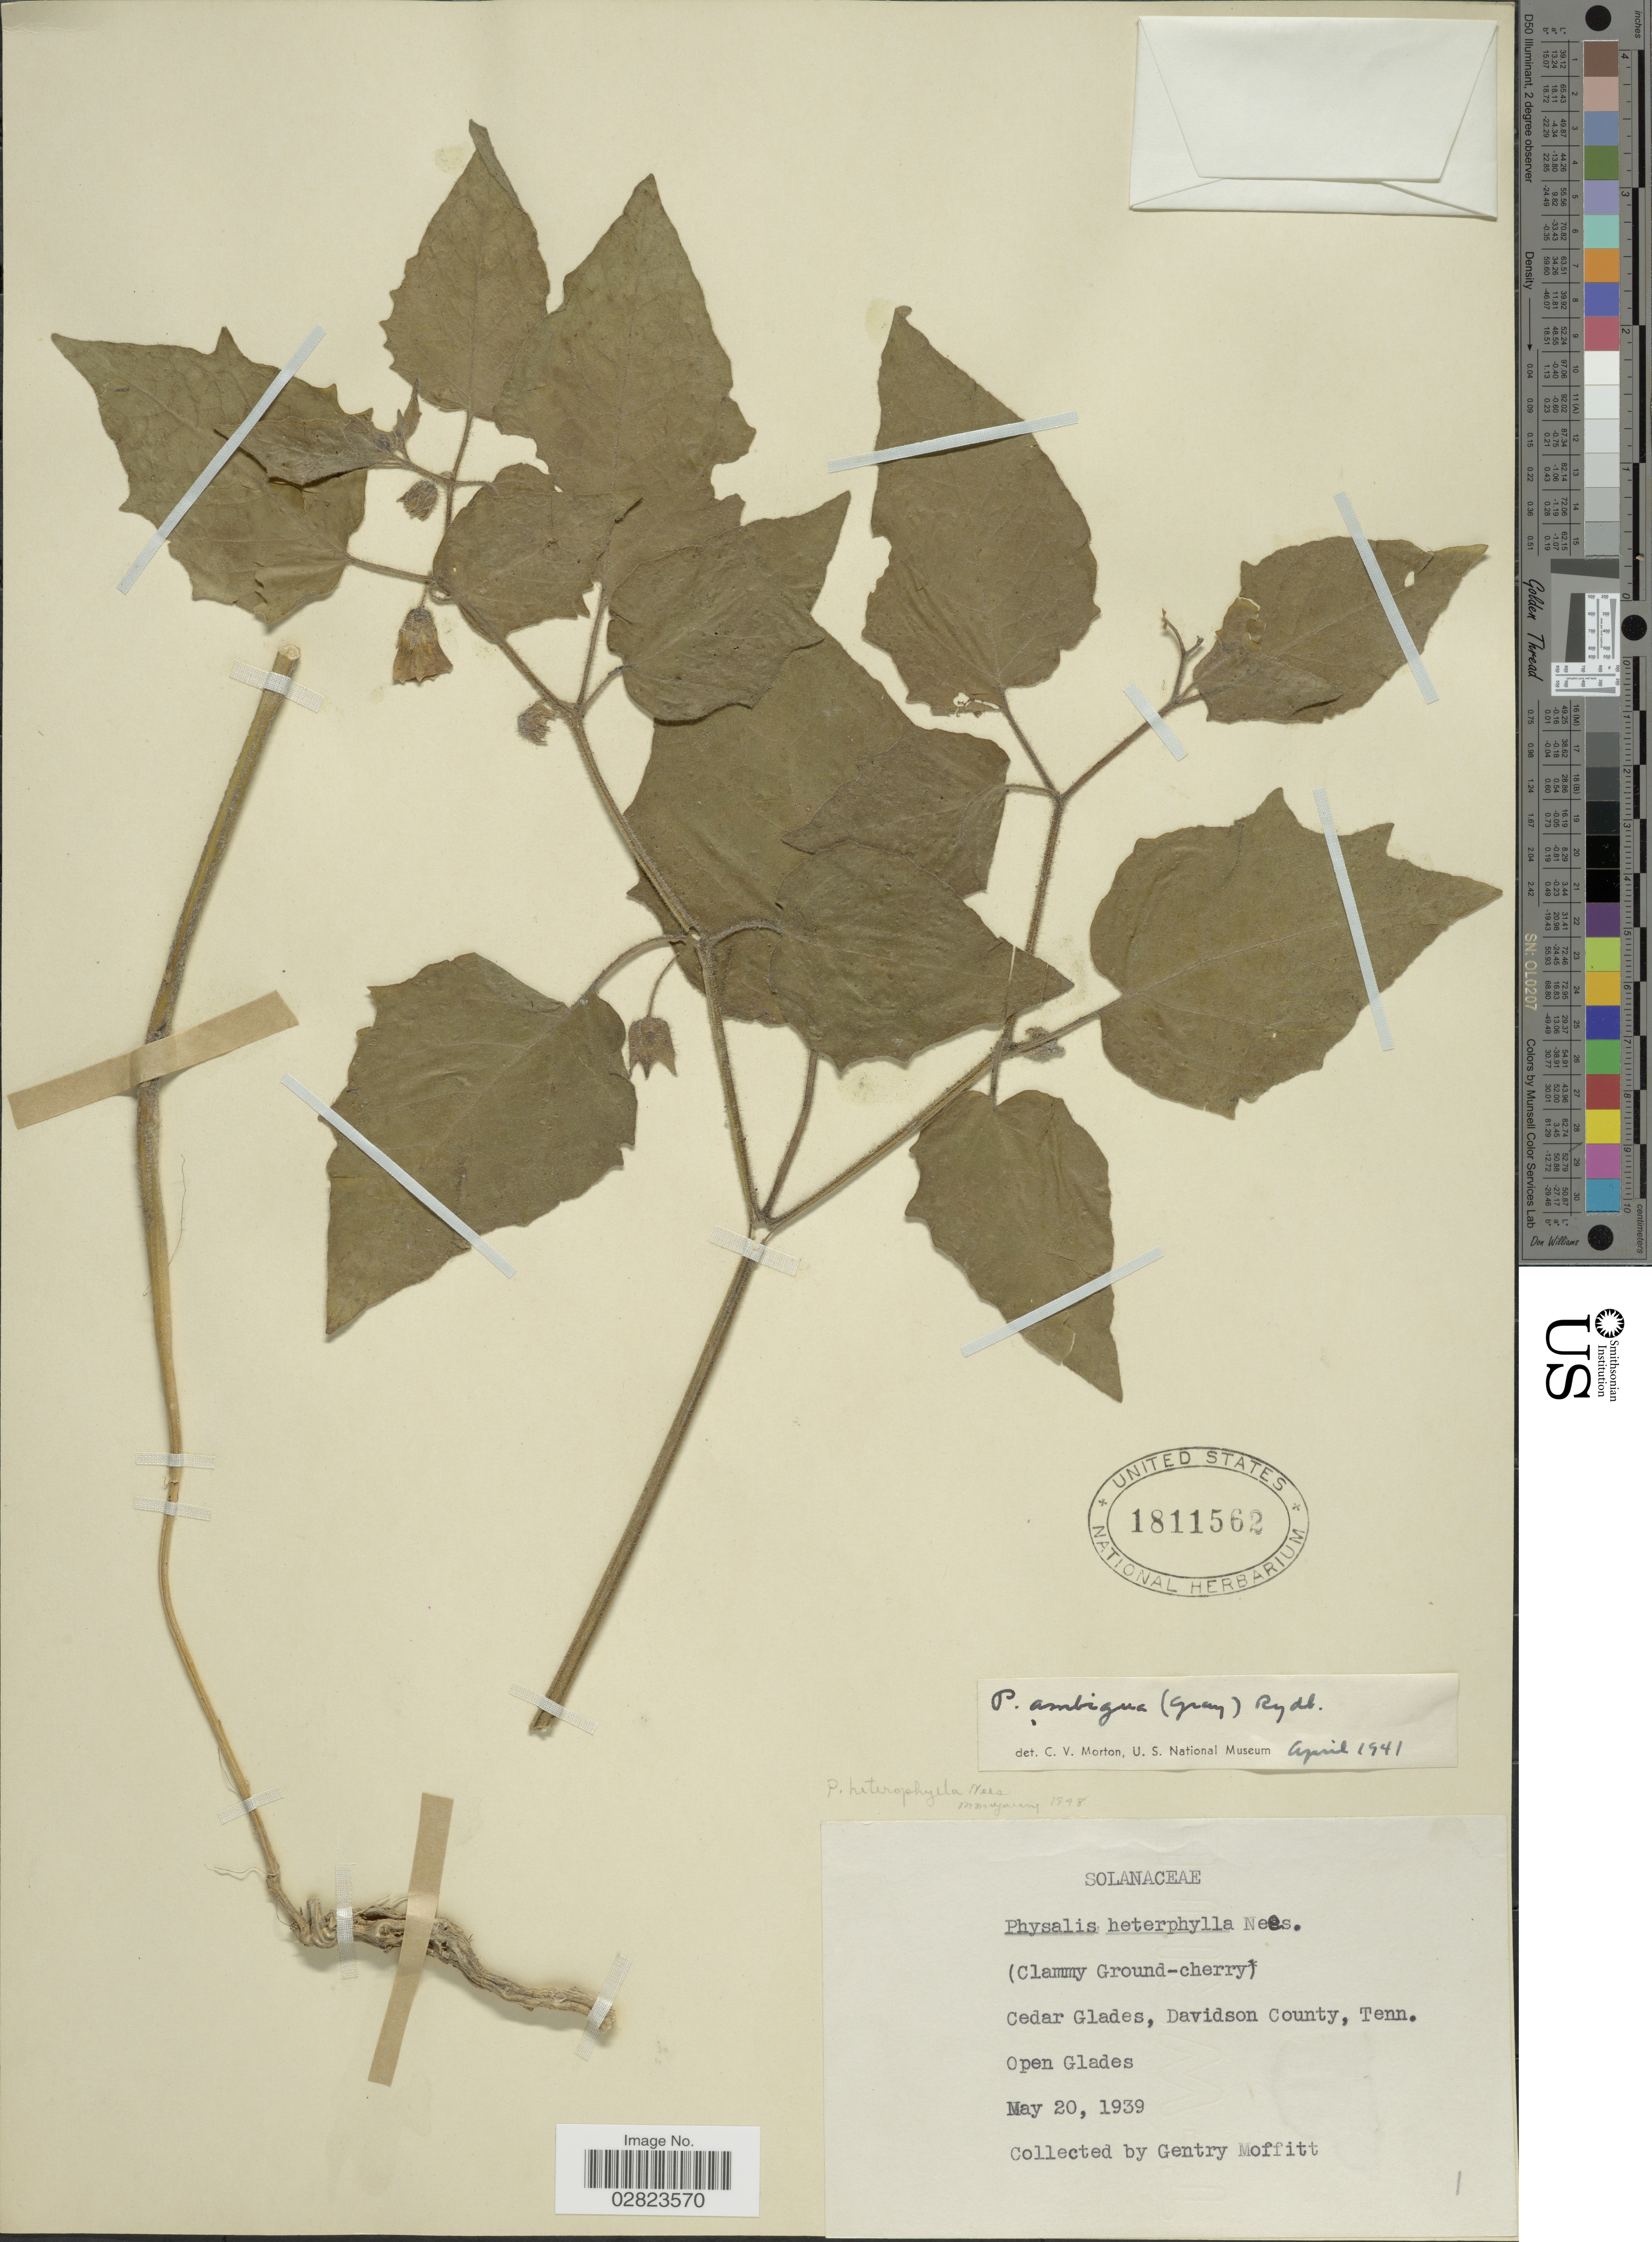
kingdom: Plantae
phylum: Tracheophyta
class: Magnoliopsida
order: Solanales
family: Solanaceae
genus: Physalis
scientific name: Physalis heterophylla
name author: Nees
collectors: G. Moffitt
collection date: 1939-05-20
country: United States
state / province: Tennessee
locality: Cedar Glades, Davidson County.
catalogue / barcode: US 1811562